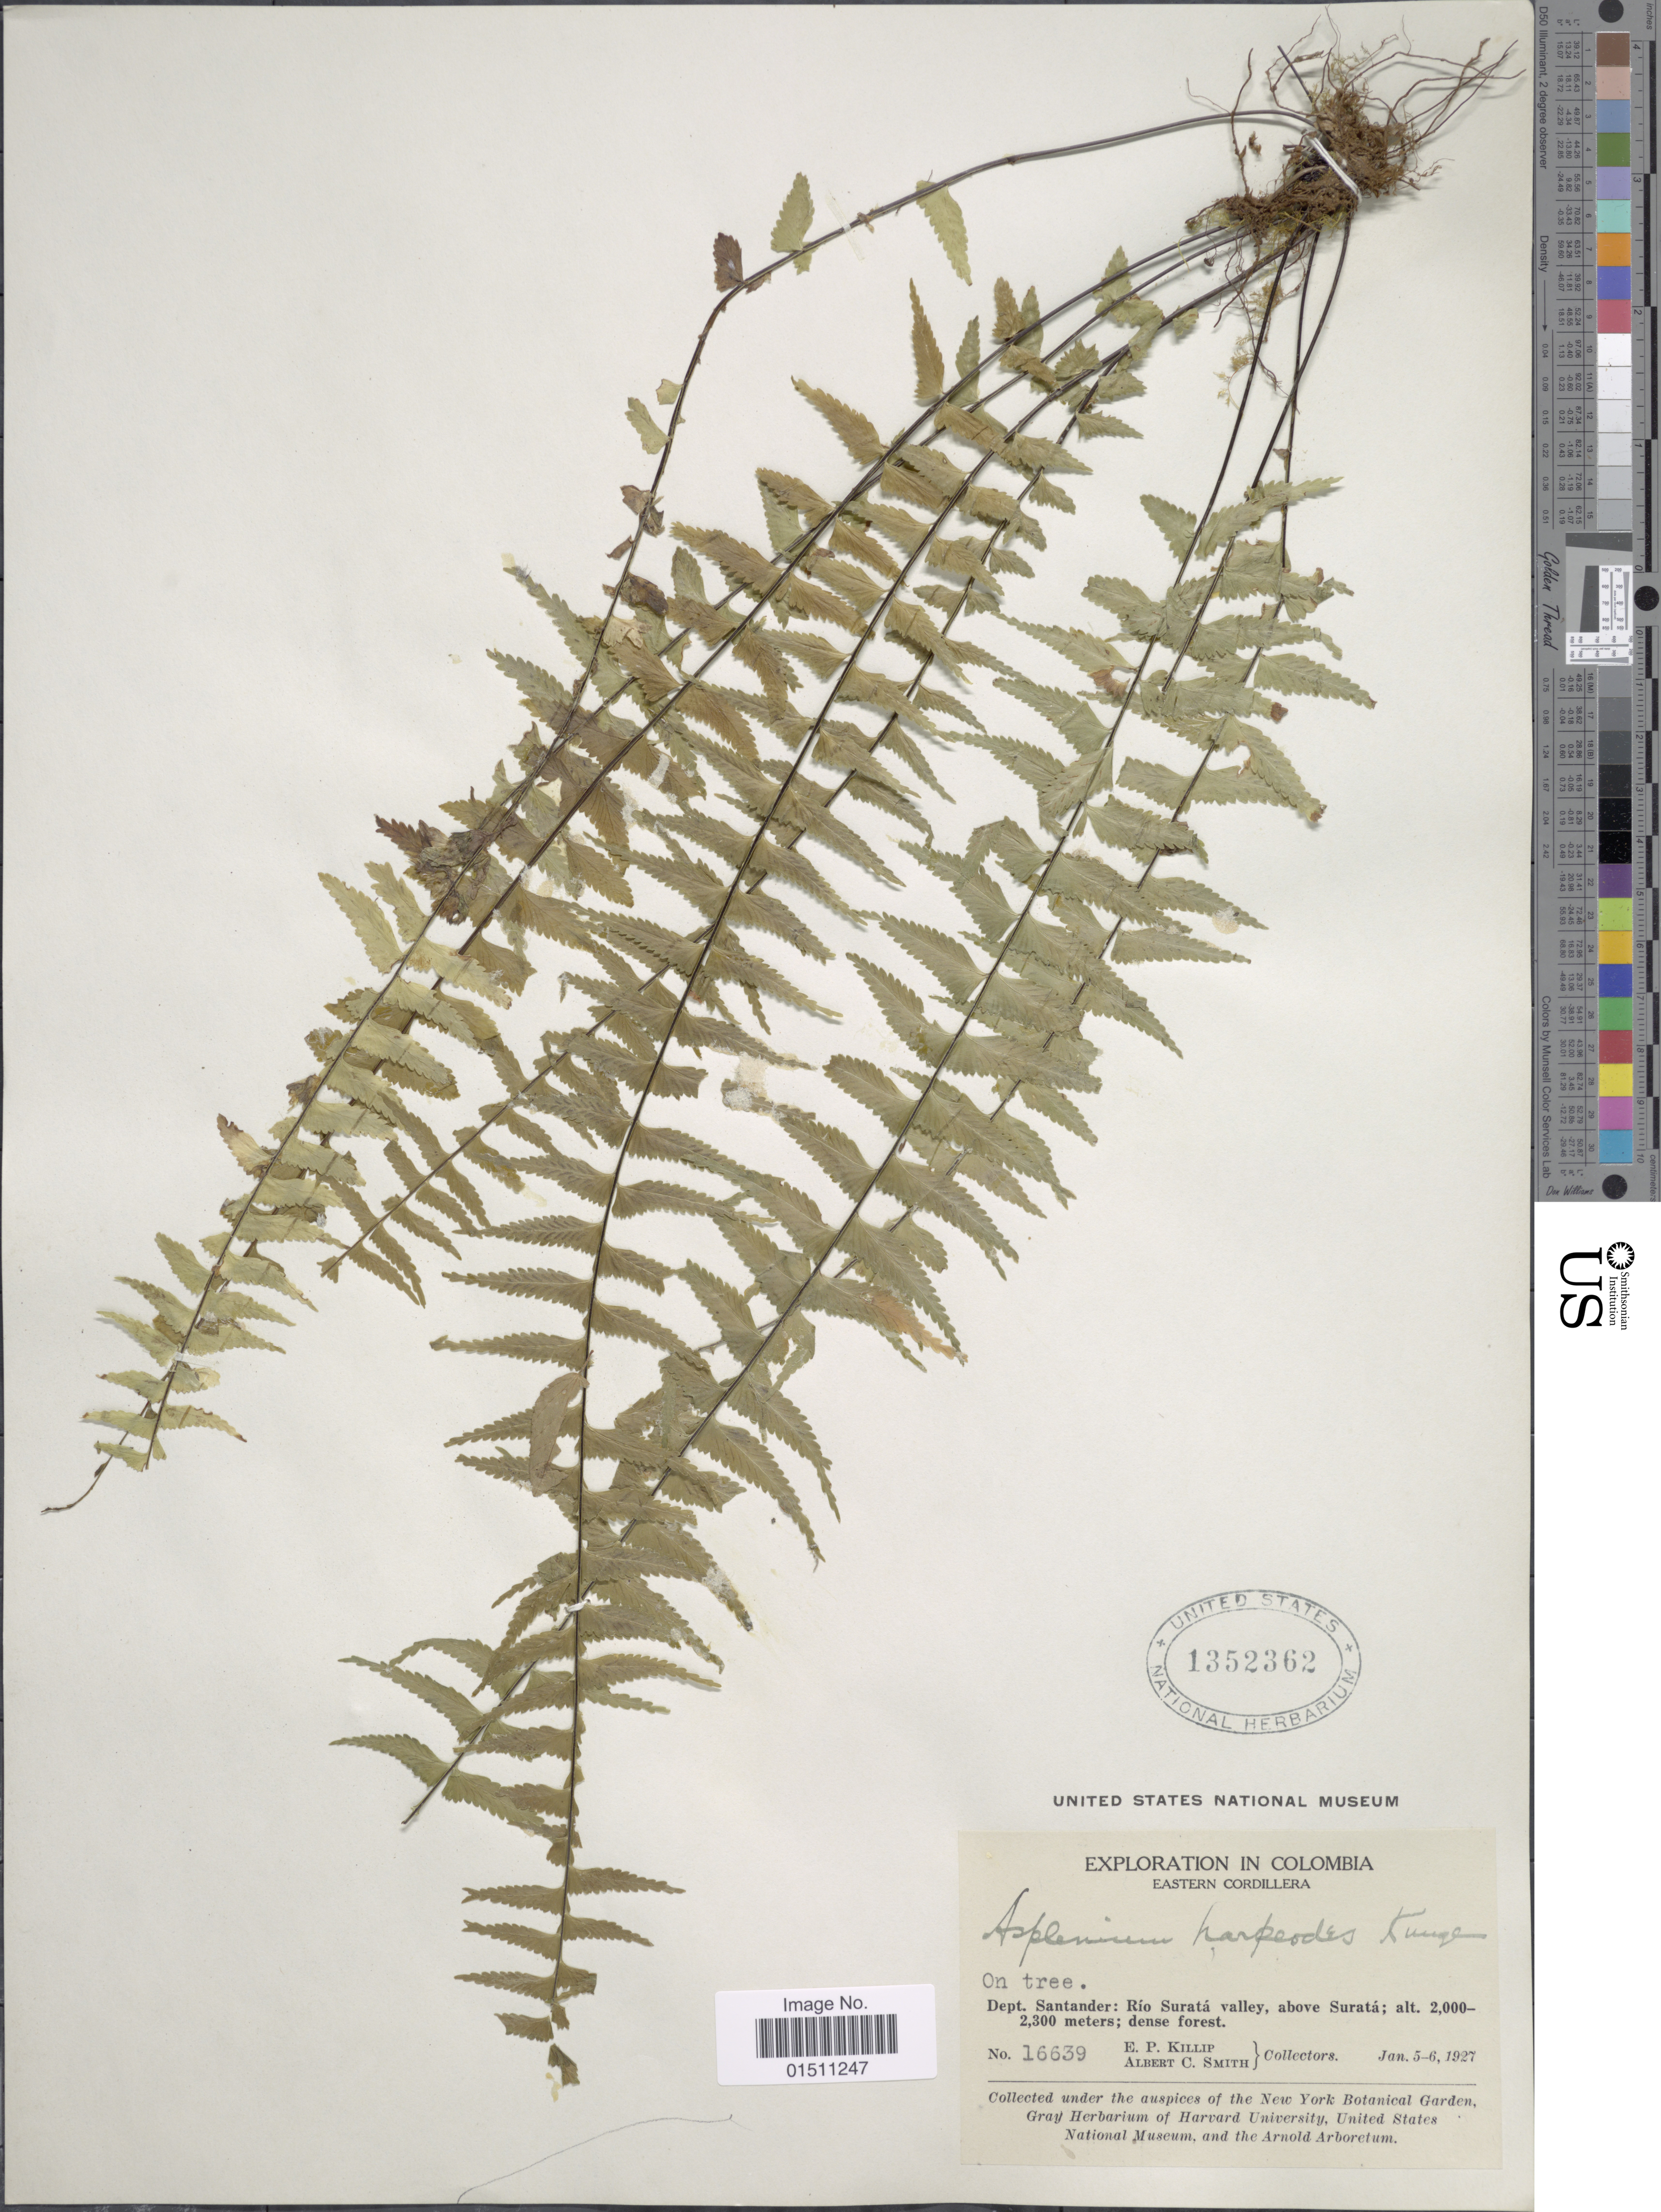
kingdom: Plantae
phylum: Tracheophyta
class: Polypodiopsida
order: Polypodiales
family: Aspleniaceae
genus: Asplenium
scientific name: Asplenium harpeodes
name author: Kunze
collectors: E. P. Killip & A. C. Smith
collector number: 16639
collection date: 1927-01-05/1927-01-06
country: Colombia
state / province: Santander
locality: Colombia, Eastern Cordillera, Dept. Santander: Río Suratá valley, above Suratá,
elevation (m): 2000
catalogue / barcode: US 1352362